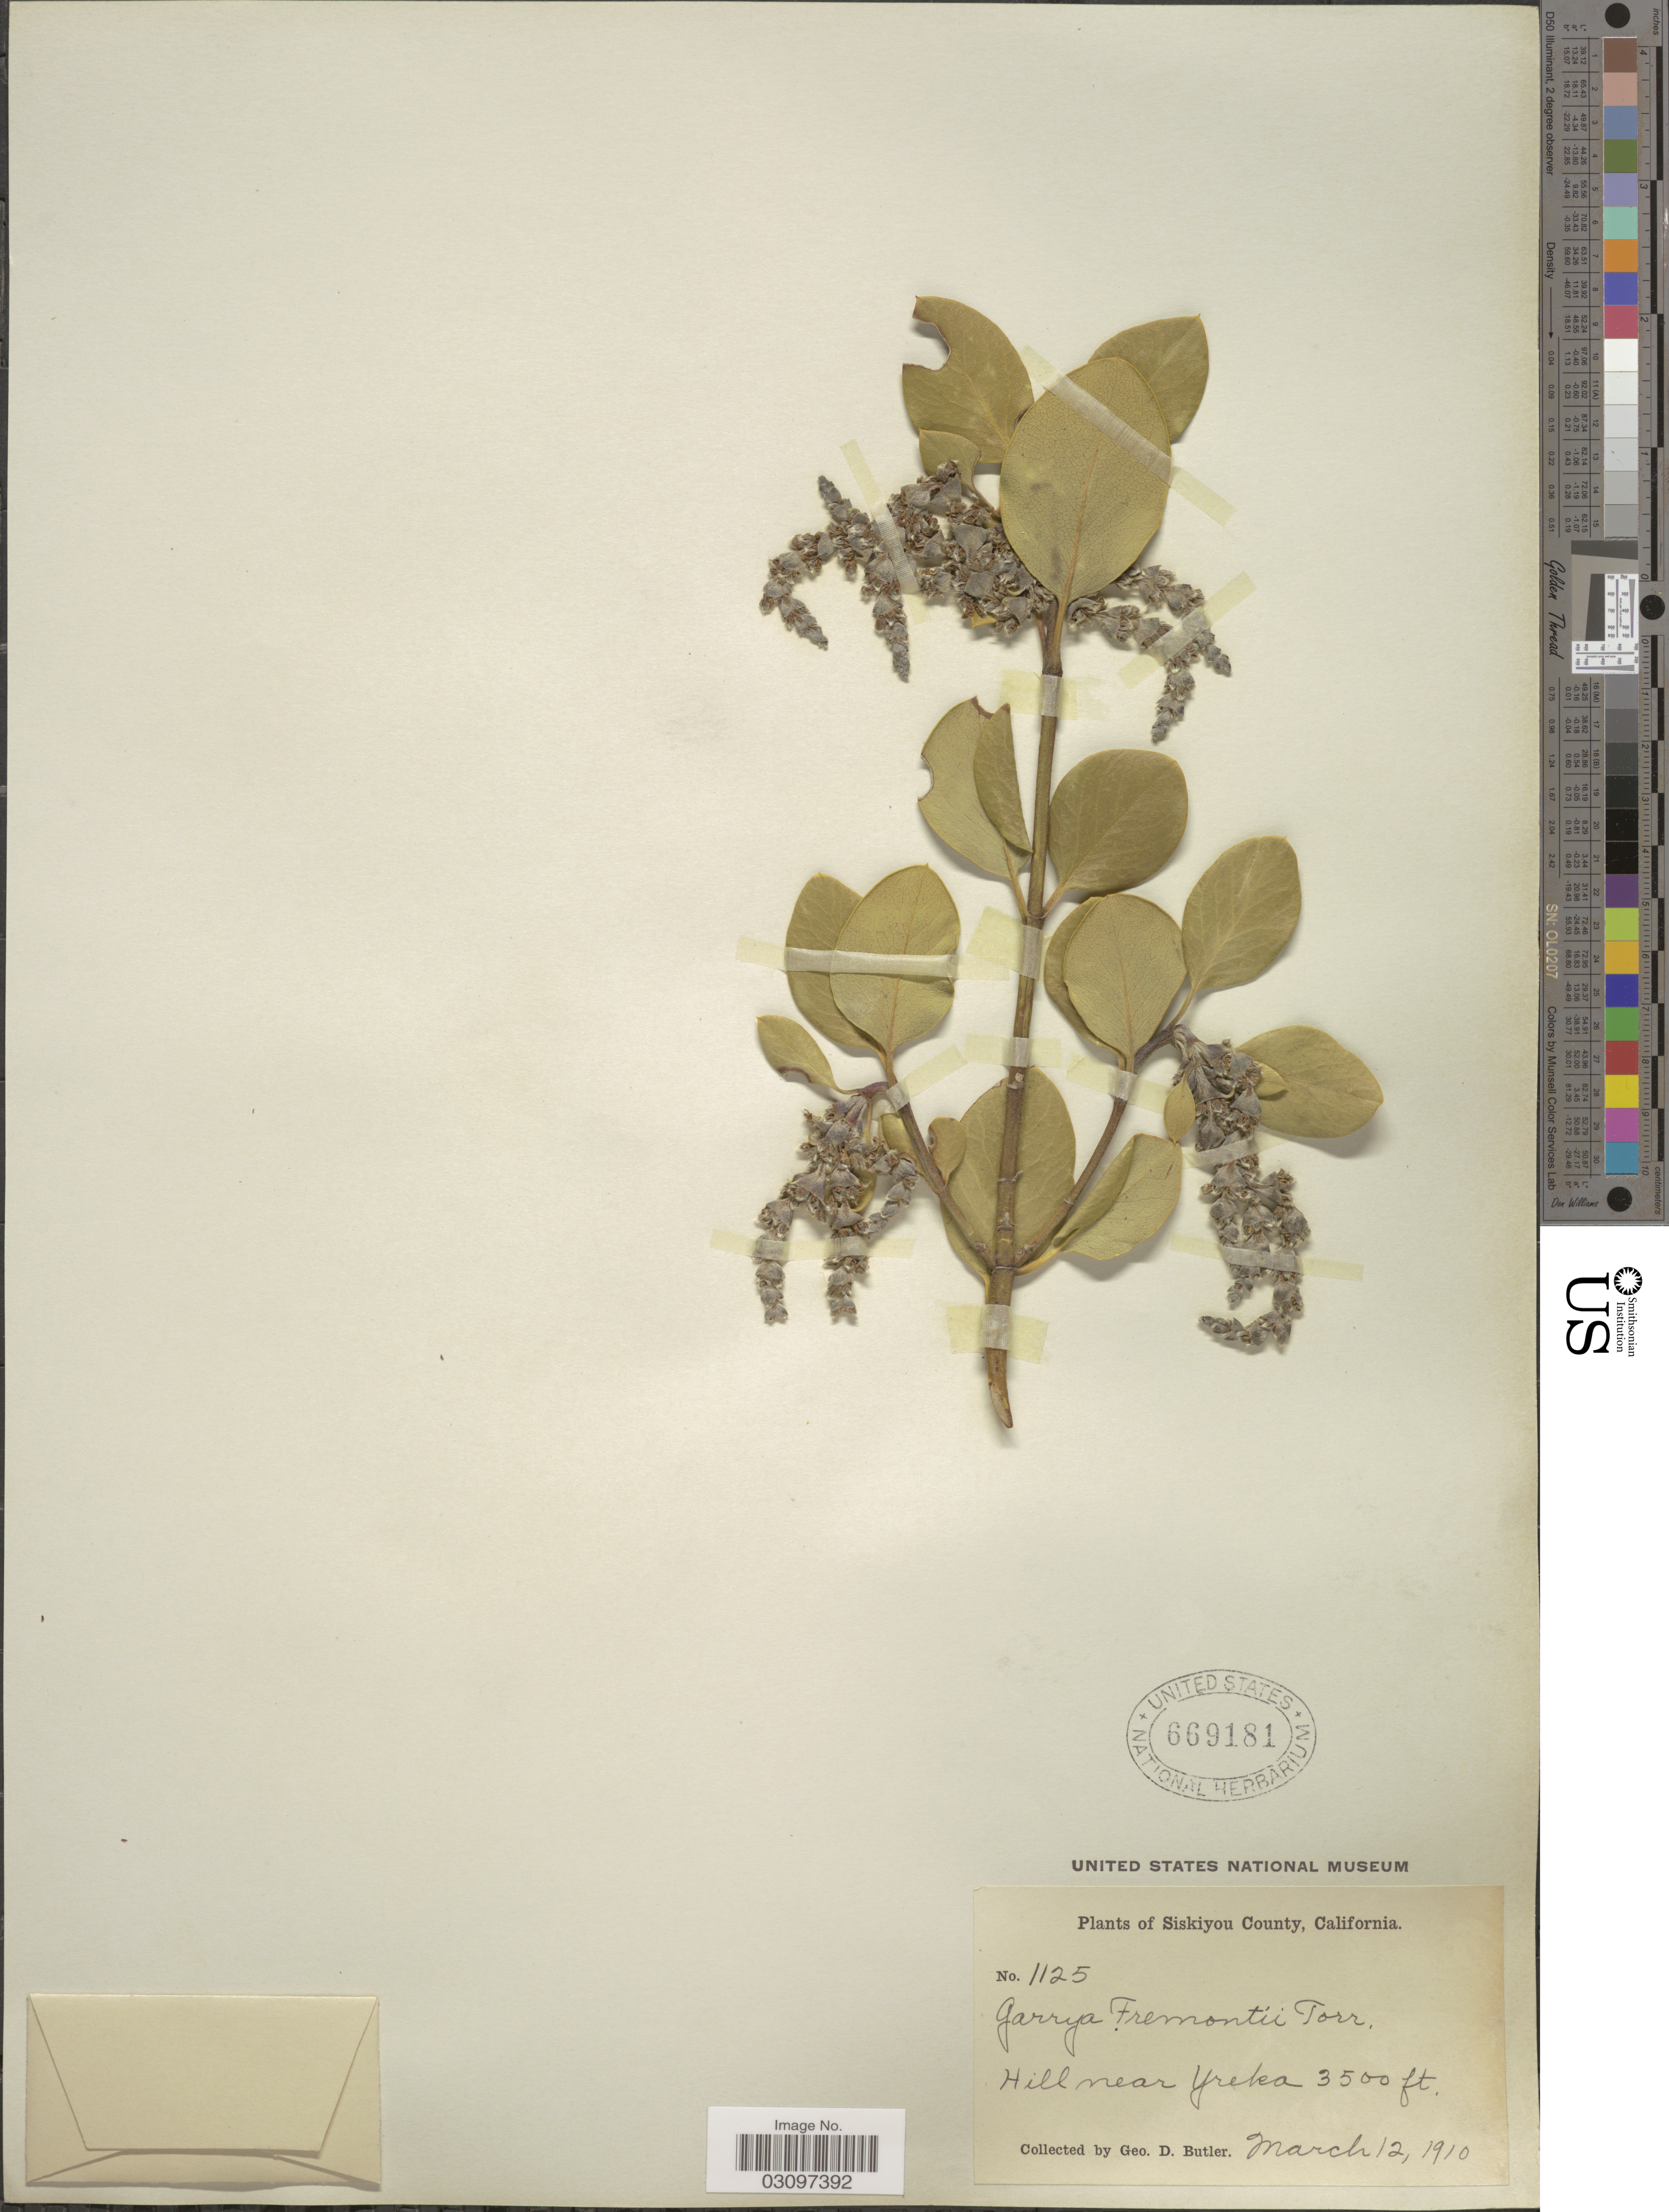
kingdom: Plantae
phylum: Tracheophyta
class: Magnoliopsida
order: Garryales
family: Garryaceae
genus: Garrya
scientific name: Garrya fremontii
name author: Torr.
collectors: G. D. Butler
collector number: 1125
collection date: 1910-03-12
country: United States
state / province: California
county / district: Siskiyou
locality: Siskiyou County. Hill near Yreka.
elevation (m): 1067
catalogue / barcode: US 669181